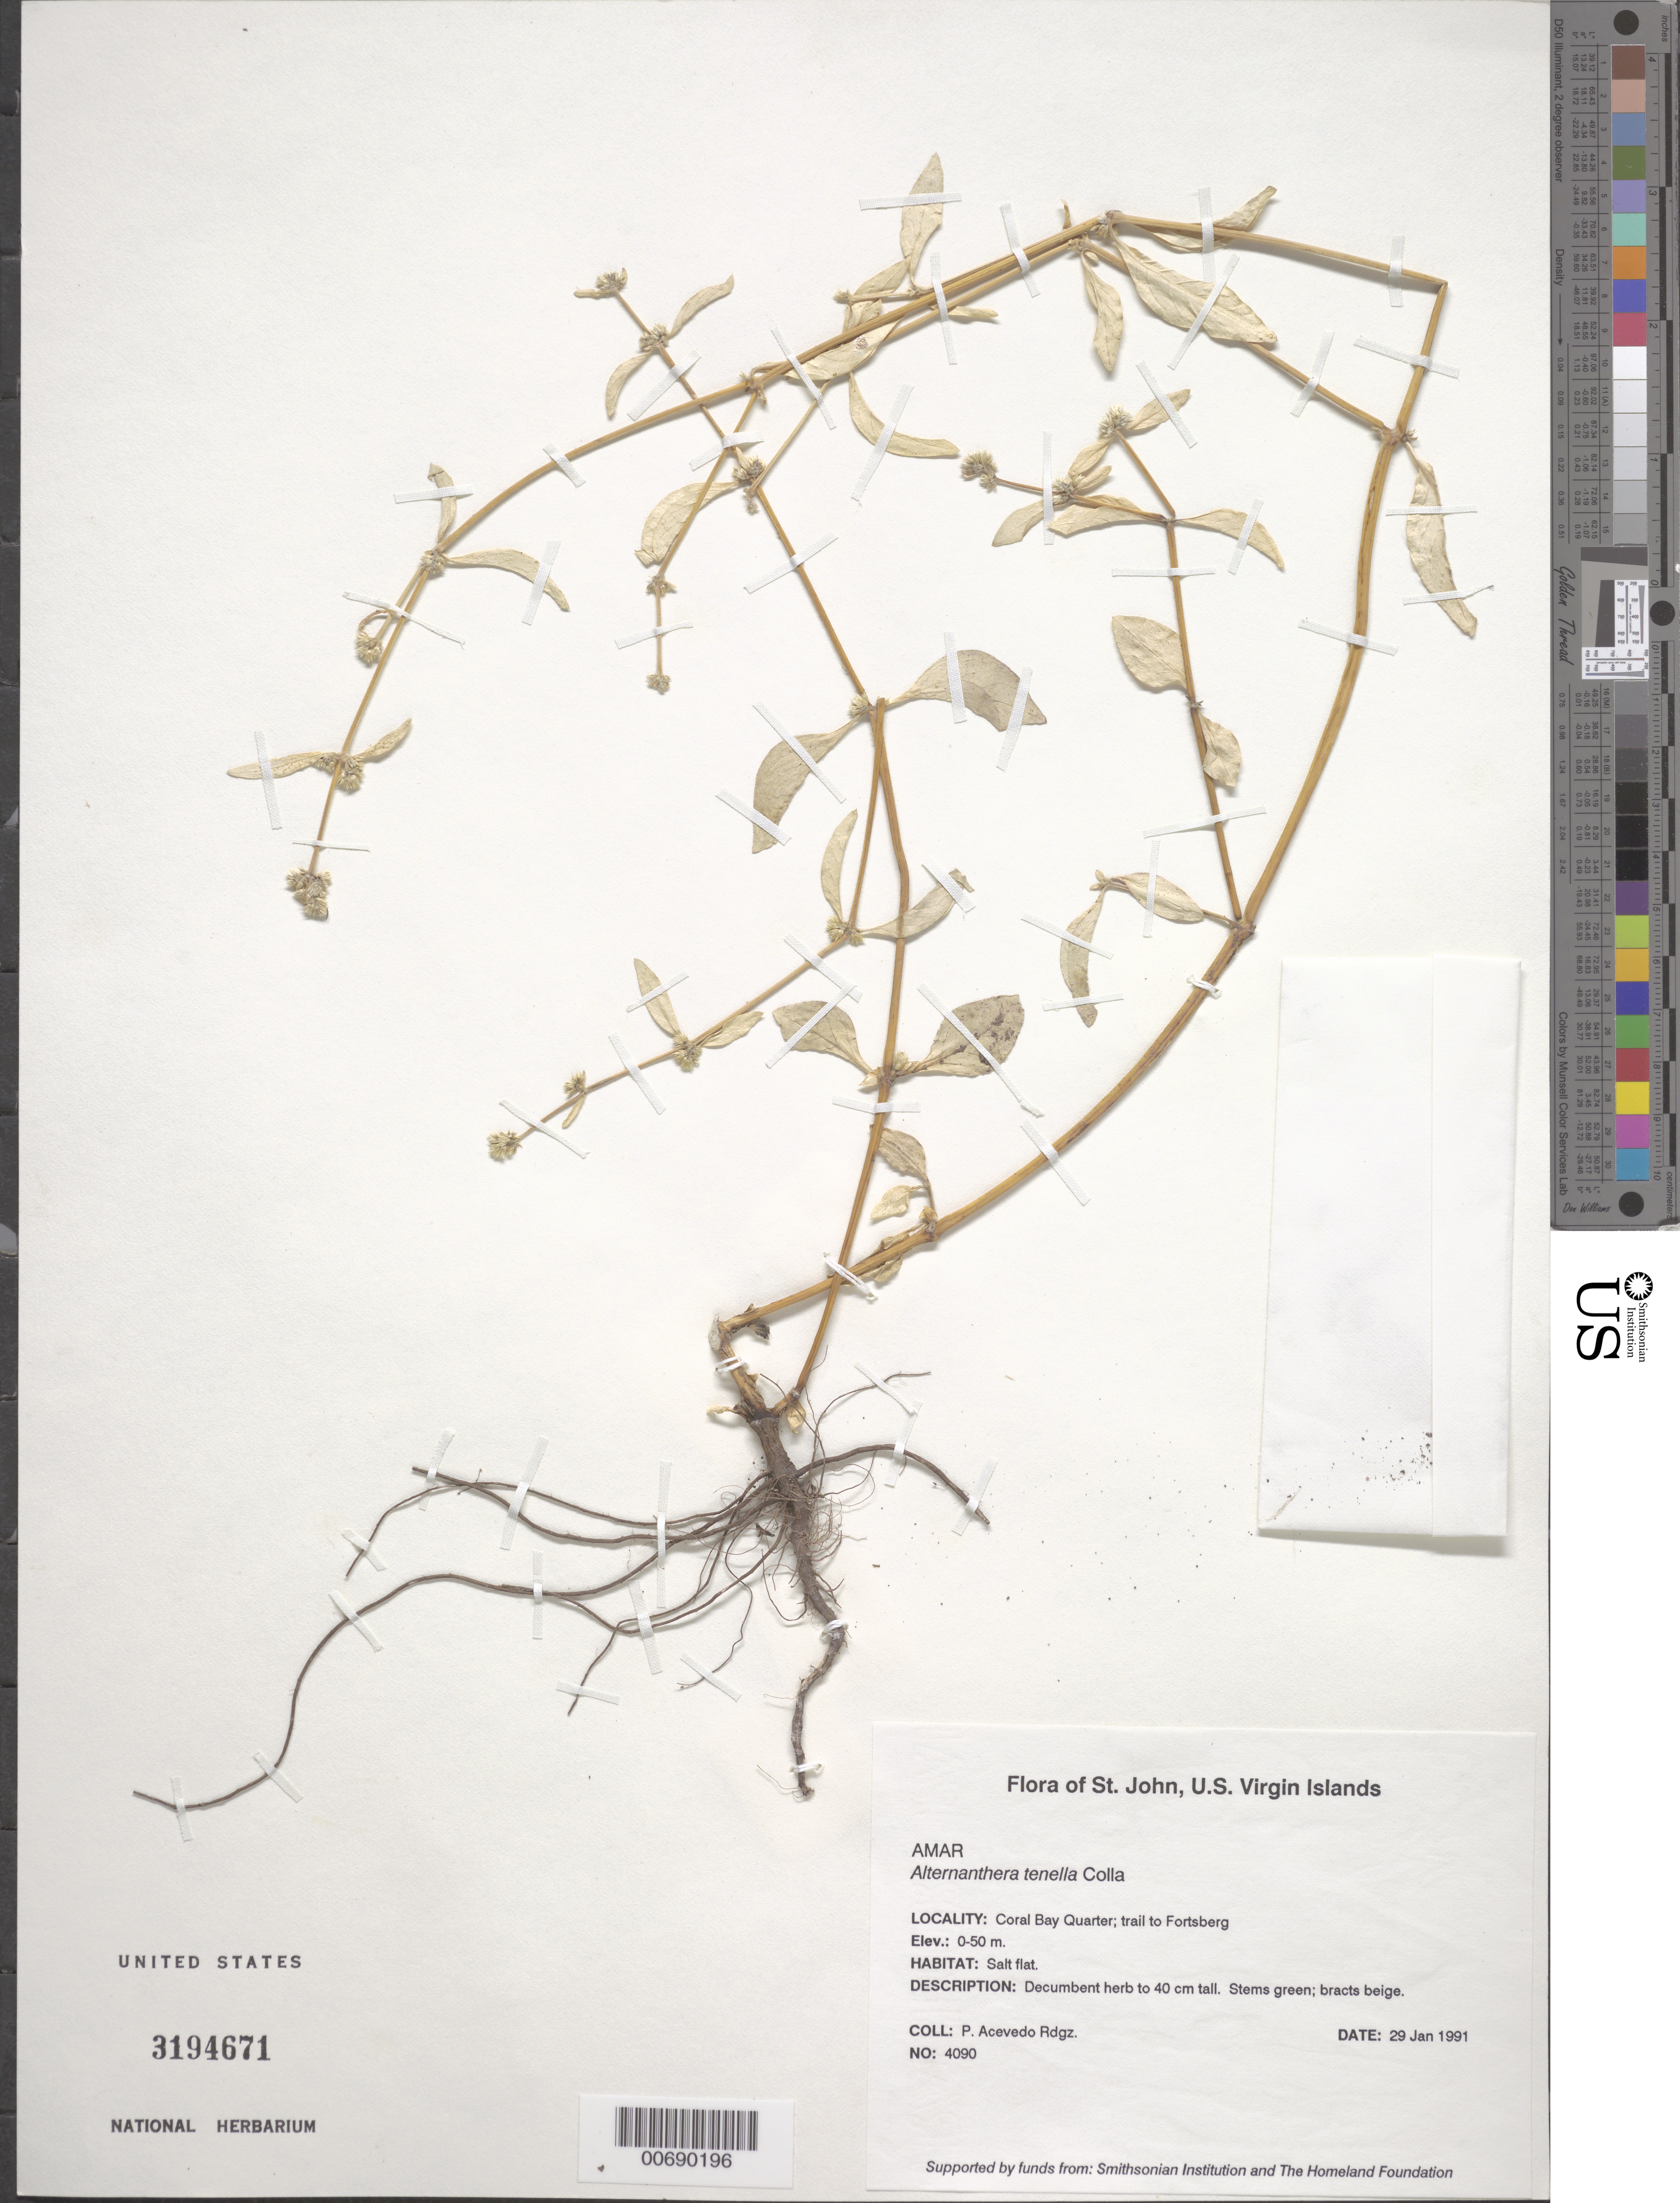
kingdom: Plantae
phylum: Tracheophyta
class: Magnoliopsida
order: Caryophyllales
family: Amaranthaceae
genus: Alternanthera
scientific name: Alternanthera tenella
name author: Colla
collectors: P. Acevedo-Rodr.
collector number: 4090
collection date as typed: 29 Jan 1991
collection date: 1991-01-29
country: U.S. Virgin Islands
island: St. John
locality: Coral Bay Quarter; trail to Fortsberg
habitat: Salt flat.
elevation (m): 0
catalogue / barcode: US 3194671